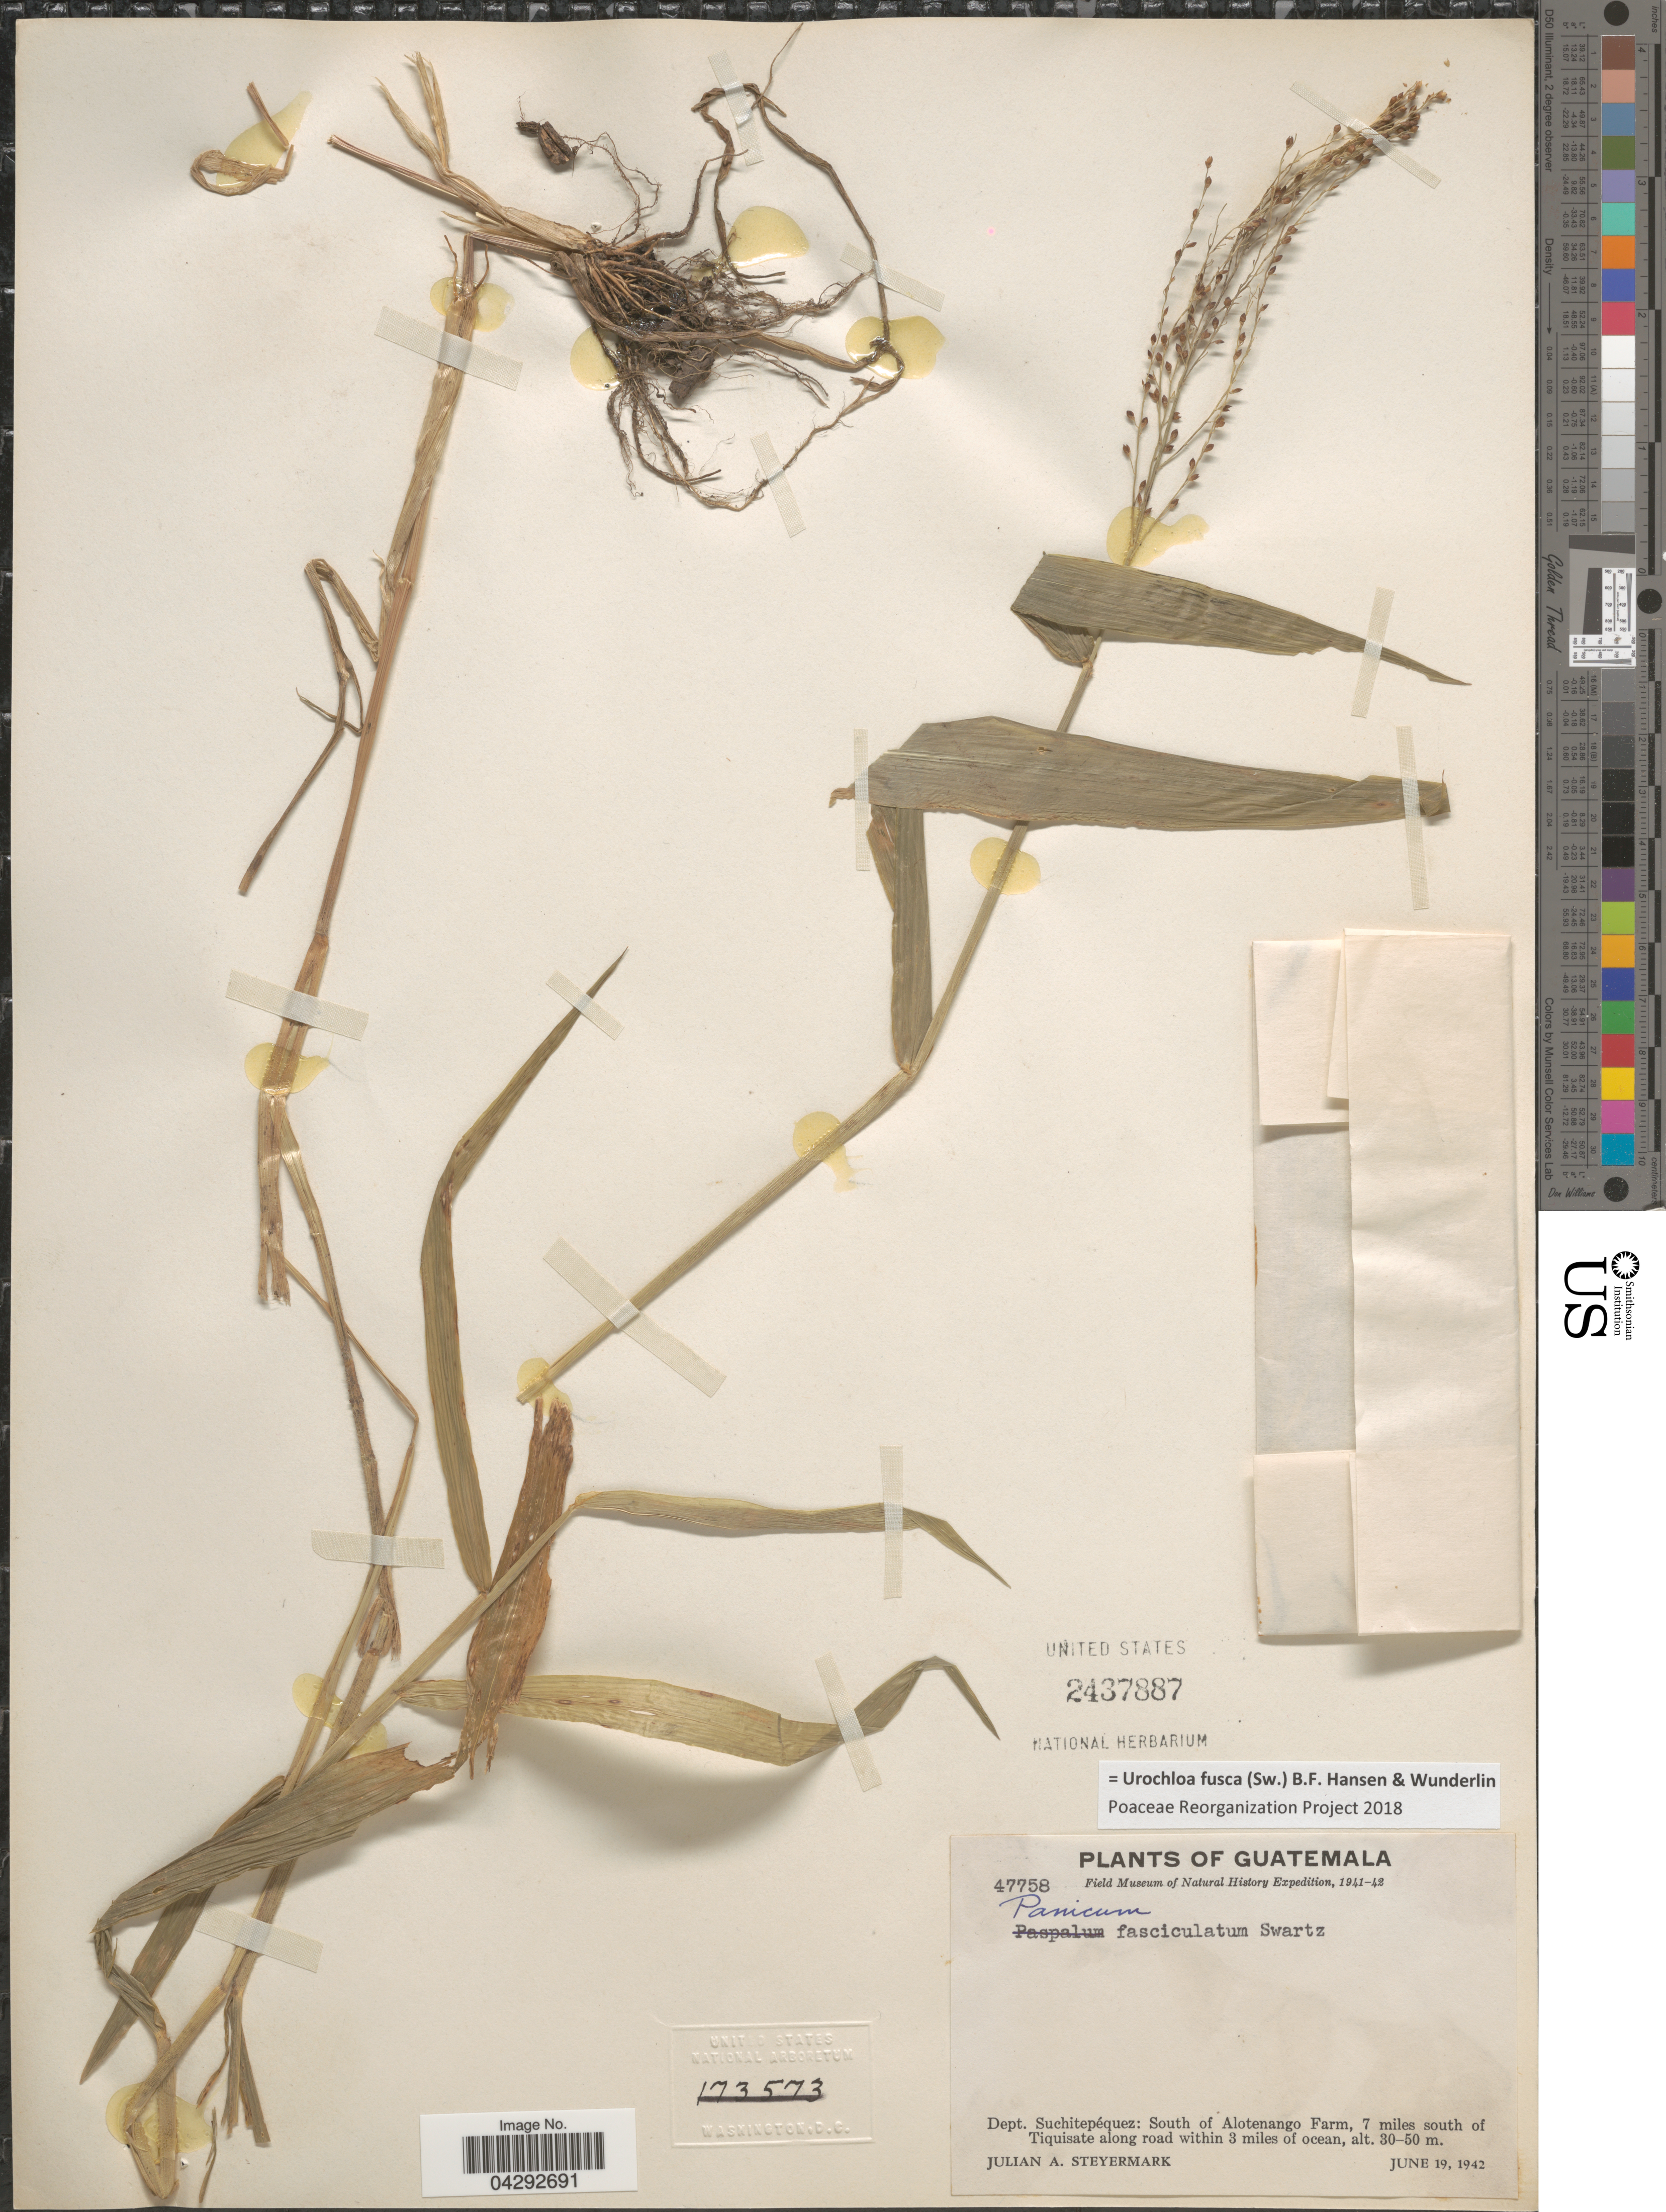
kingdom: Plantae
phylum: Tracheophyta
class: Liliopsida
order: Poales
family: Poaceae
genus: Urochloa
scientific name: Urochloa fusca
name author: (Sw.) B.F. Hansen & Wunderlin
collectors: J. Steyermark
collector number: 47758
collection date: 1942-06-19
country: Guatemala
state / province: Suchitepequez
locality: Field Museum of Natural History Expedition, 1941-42. Dept. Suchitepéquez: South of Alotenango Farm, 7 miles south of Tiquisate along road within 3 miles of ocean.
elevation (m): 30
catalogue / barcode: US 2437887